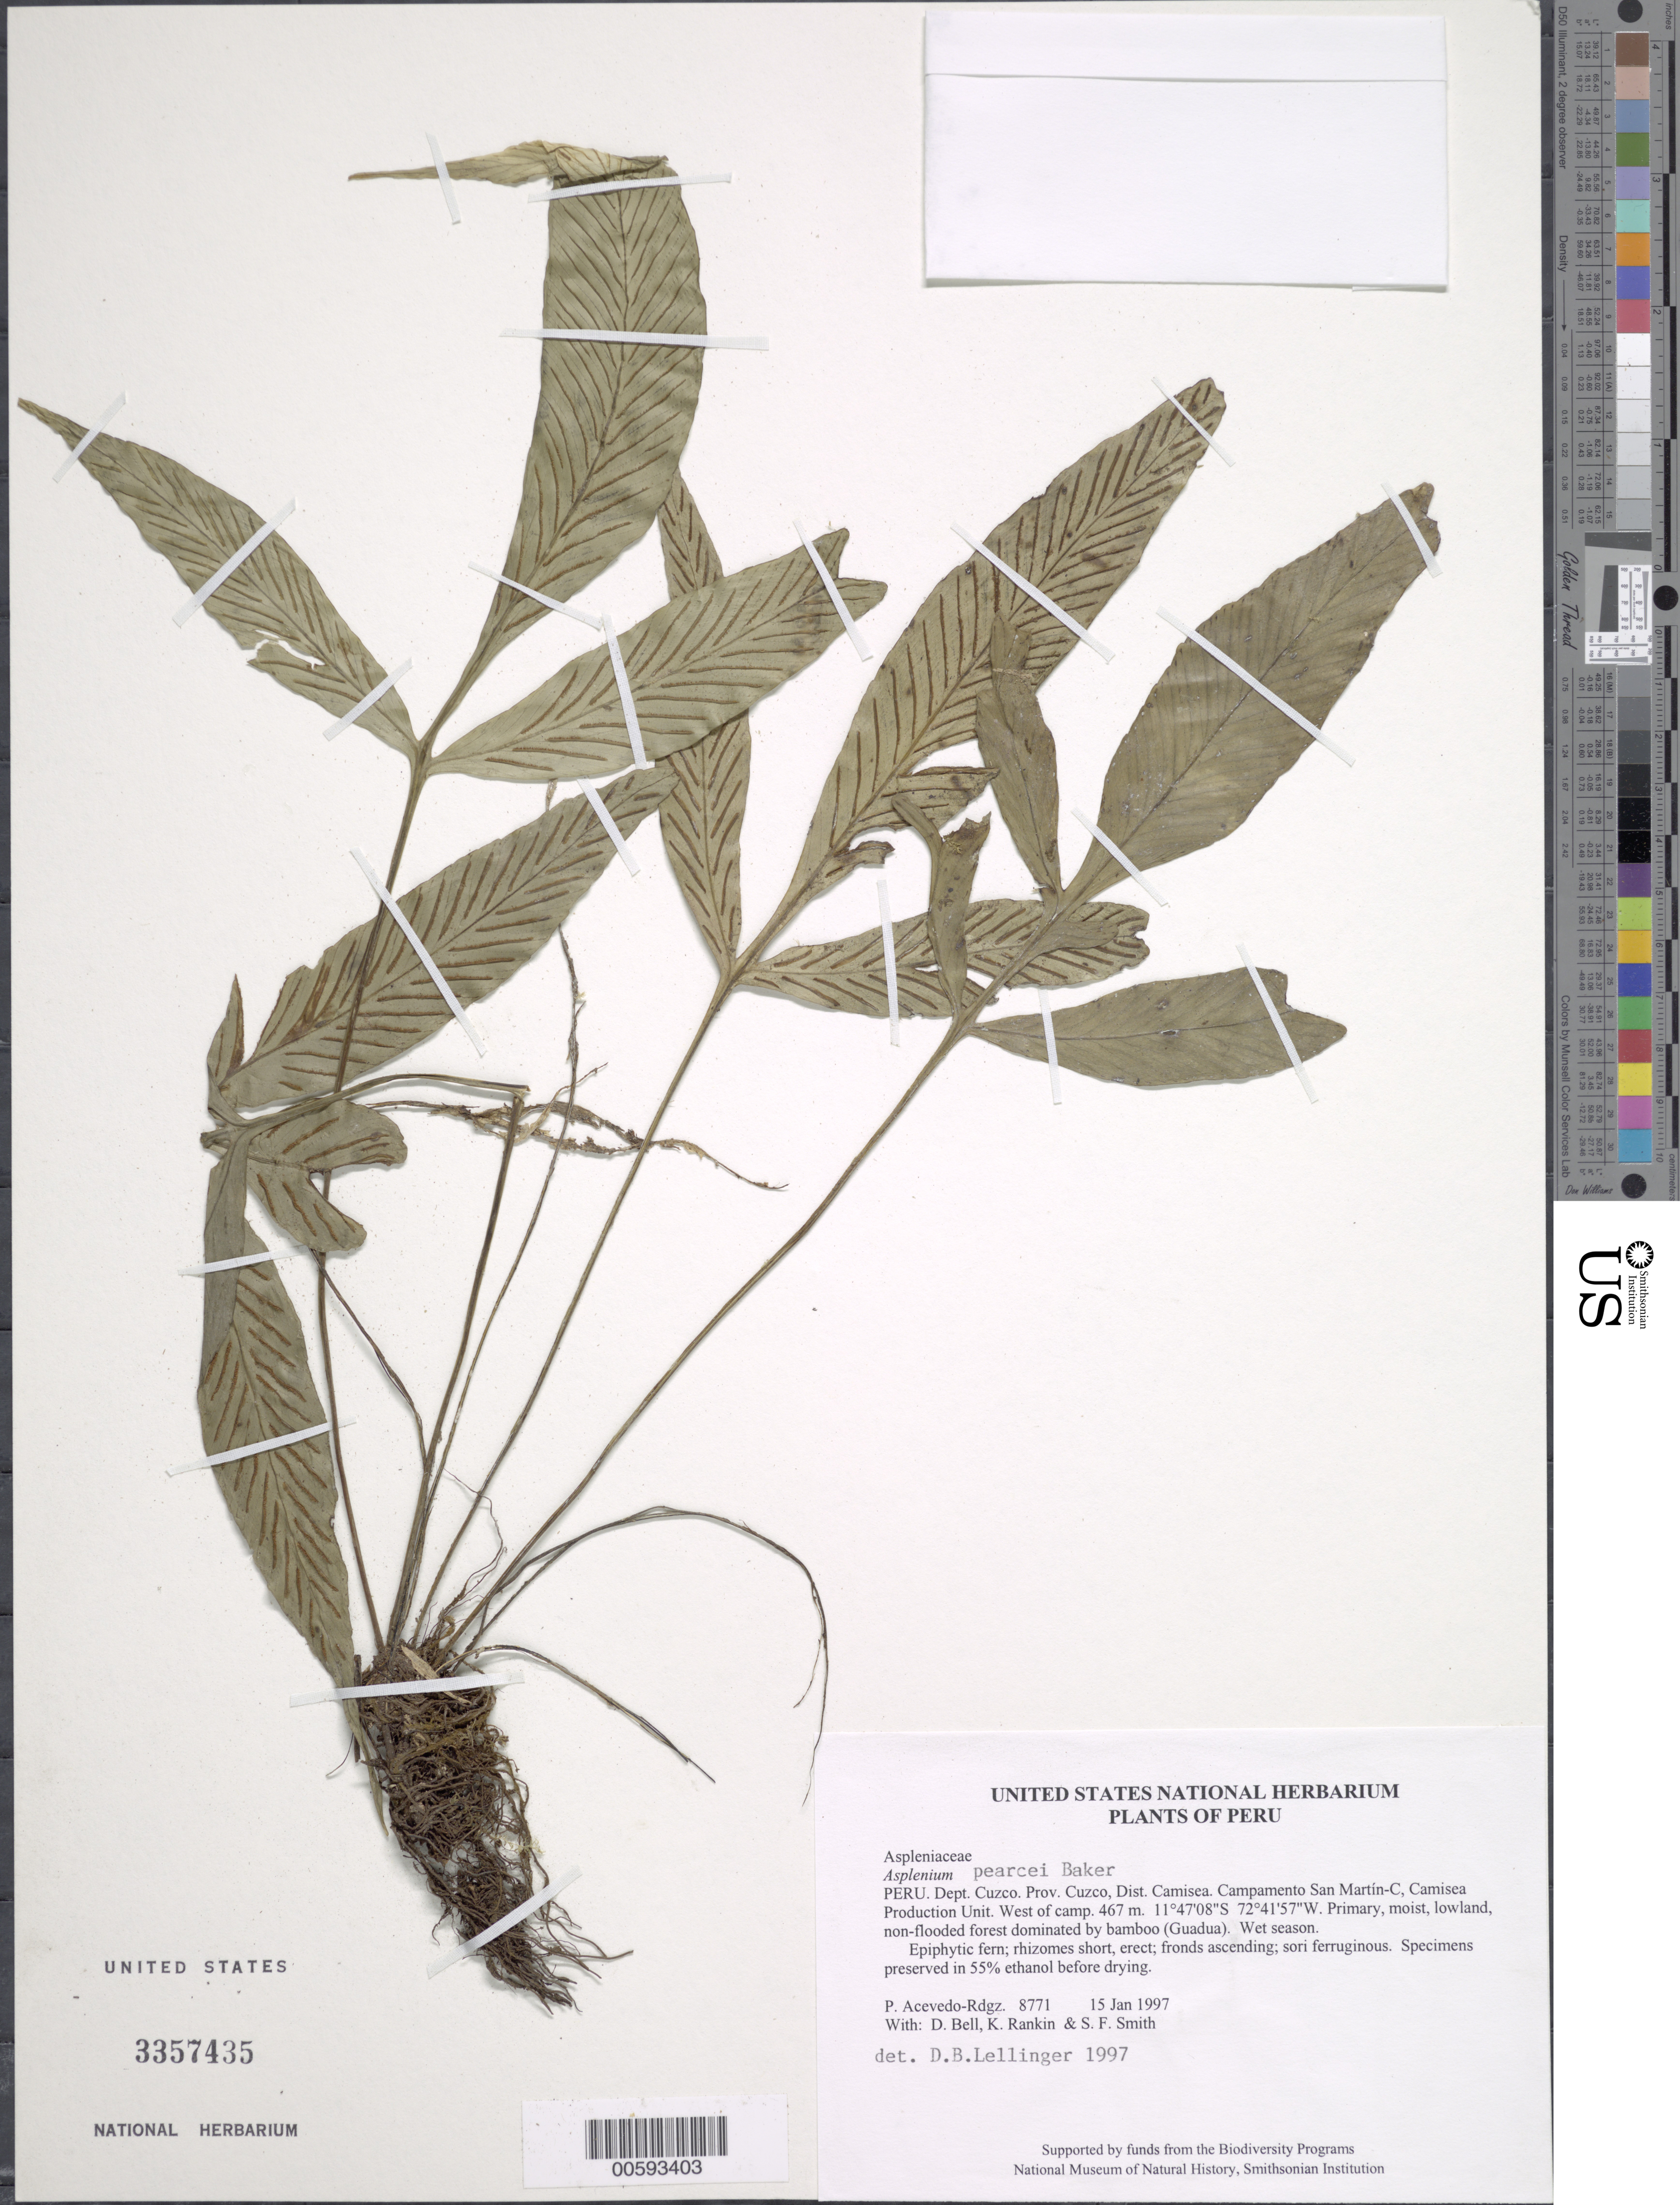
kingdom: Plantae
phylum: Tracheophyta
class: Polypodiopsida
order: Polypodiales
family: Aspleniaceae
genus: Asplenium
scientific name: Asplenium pearcei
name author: Baker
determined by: Lellinger, David B., (BOT), Smithsonian Institution - National Museum of Natural History (UNITED STATES)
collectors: P. Acevedo-Rodr., D. A. Bell, K. B. Rankin & S.F. Smith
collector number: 8771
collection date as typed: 15 Jan 1997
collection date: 1997-01-15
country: Peru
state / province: Cusco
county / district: Cusco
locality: Districto Camisea, Campamento San Martín-C, Camisea Production Unit. West of camp.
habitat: Primary, moist, lowland, non-flooded forest dominated by bamboo (Guadua). Wet season.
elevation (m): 467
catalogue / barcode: US 3357435